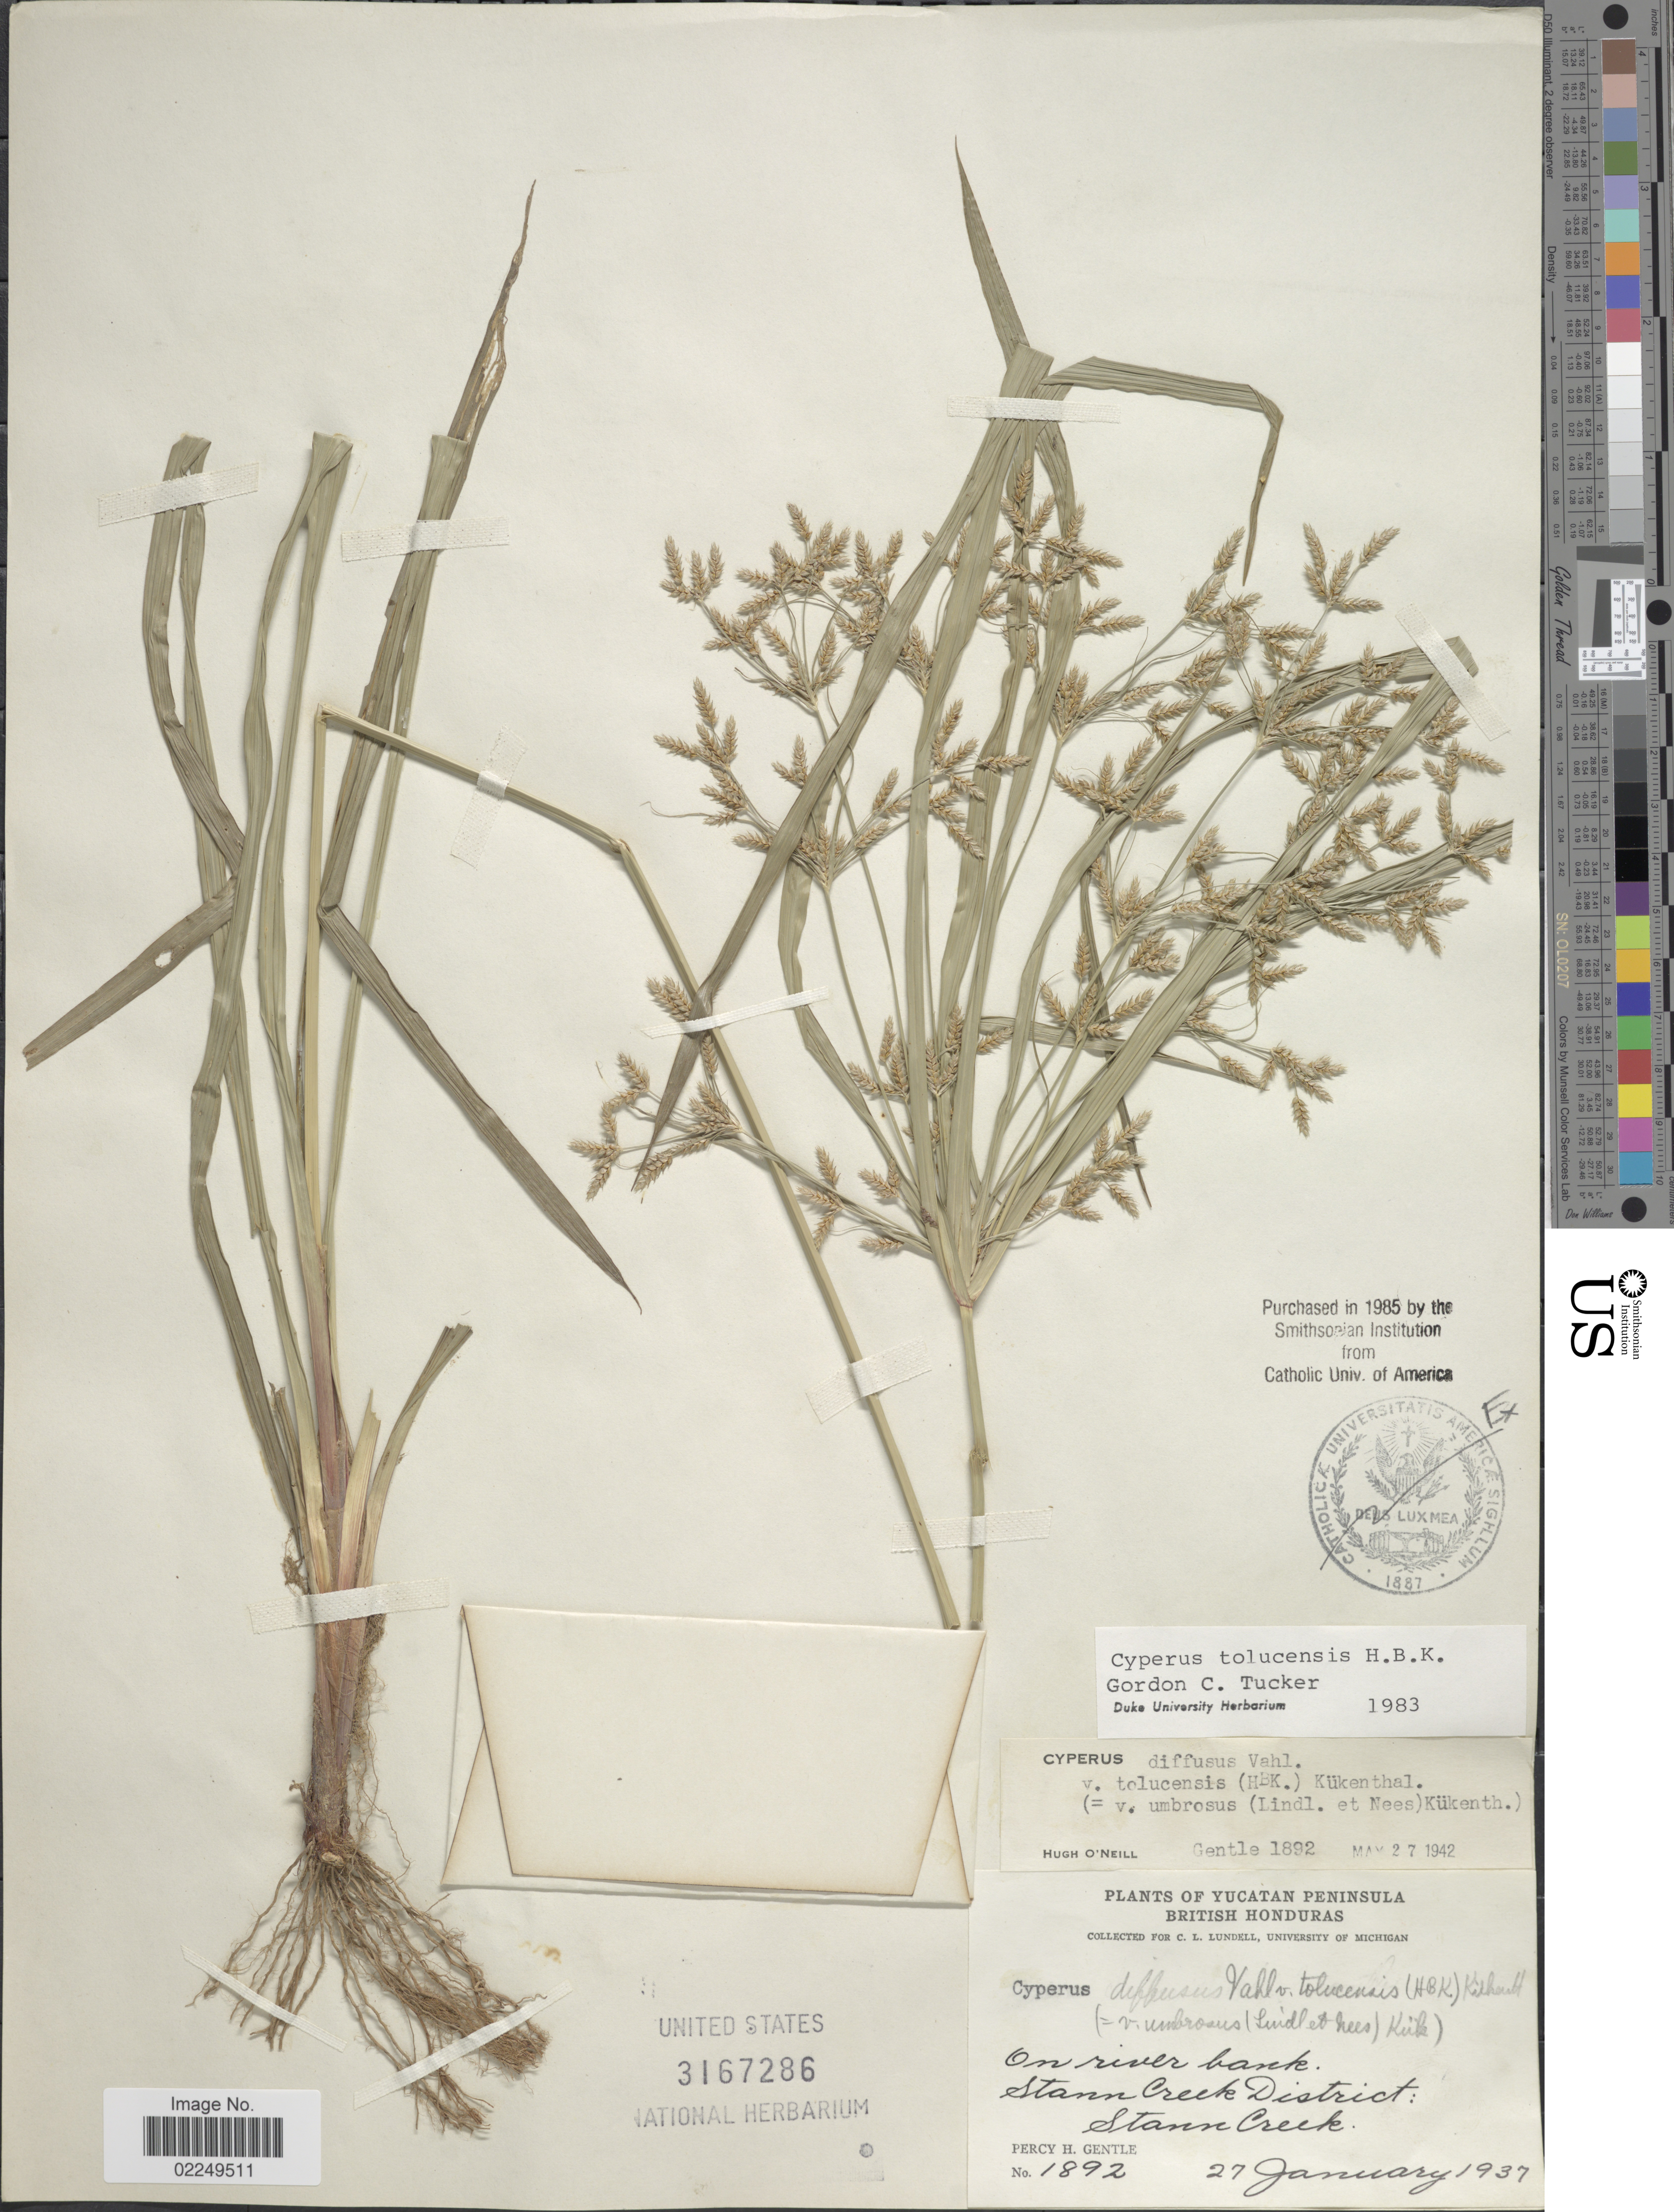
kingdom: Plantae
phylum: Tracheophyta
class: Liliopsida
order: Poales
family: Cyperaceae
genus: Cyperus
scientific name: Cyperus laxus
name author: Lam.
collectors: P. H. Gentle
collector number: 1892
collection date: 1937-01-27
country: Belize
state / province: Stann Creek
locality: Yucatan Peninsula, British Honduras, In river bank, Stann Creek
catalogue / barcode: US 3167286